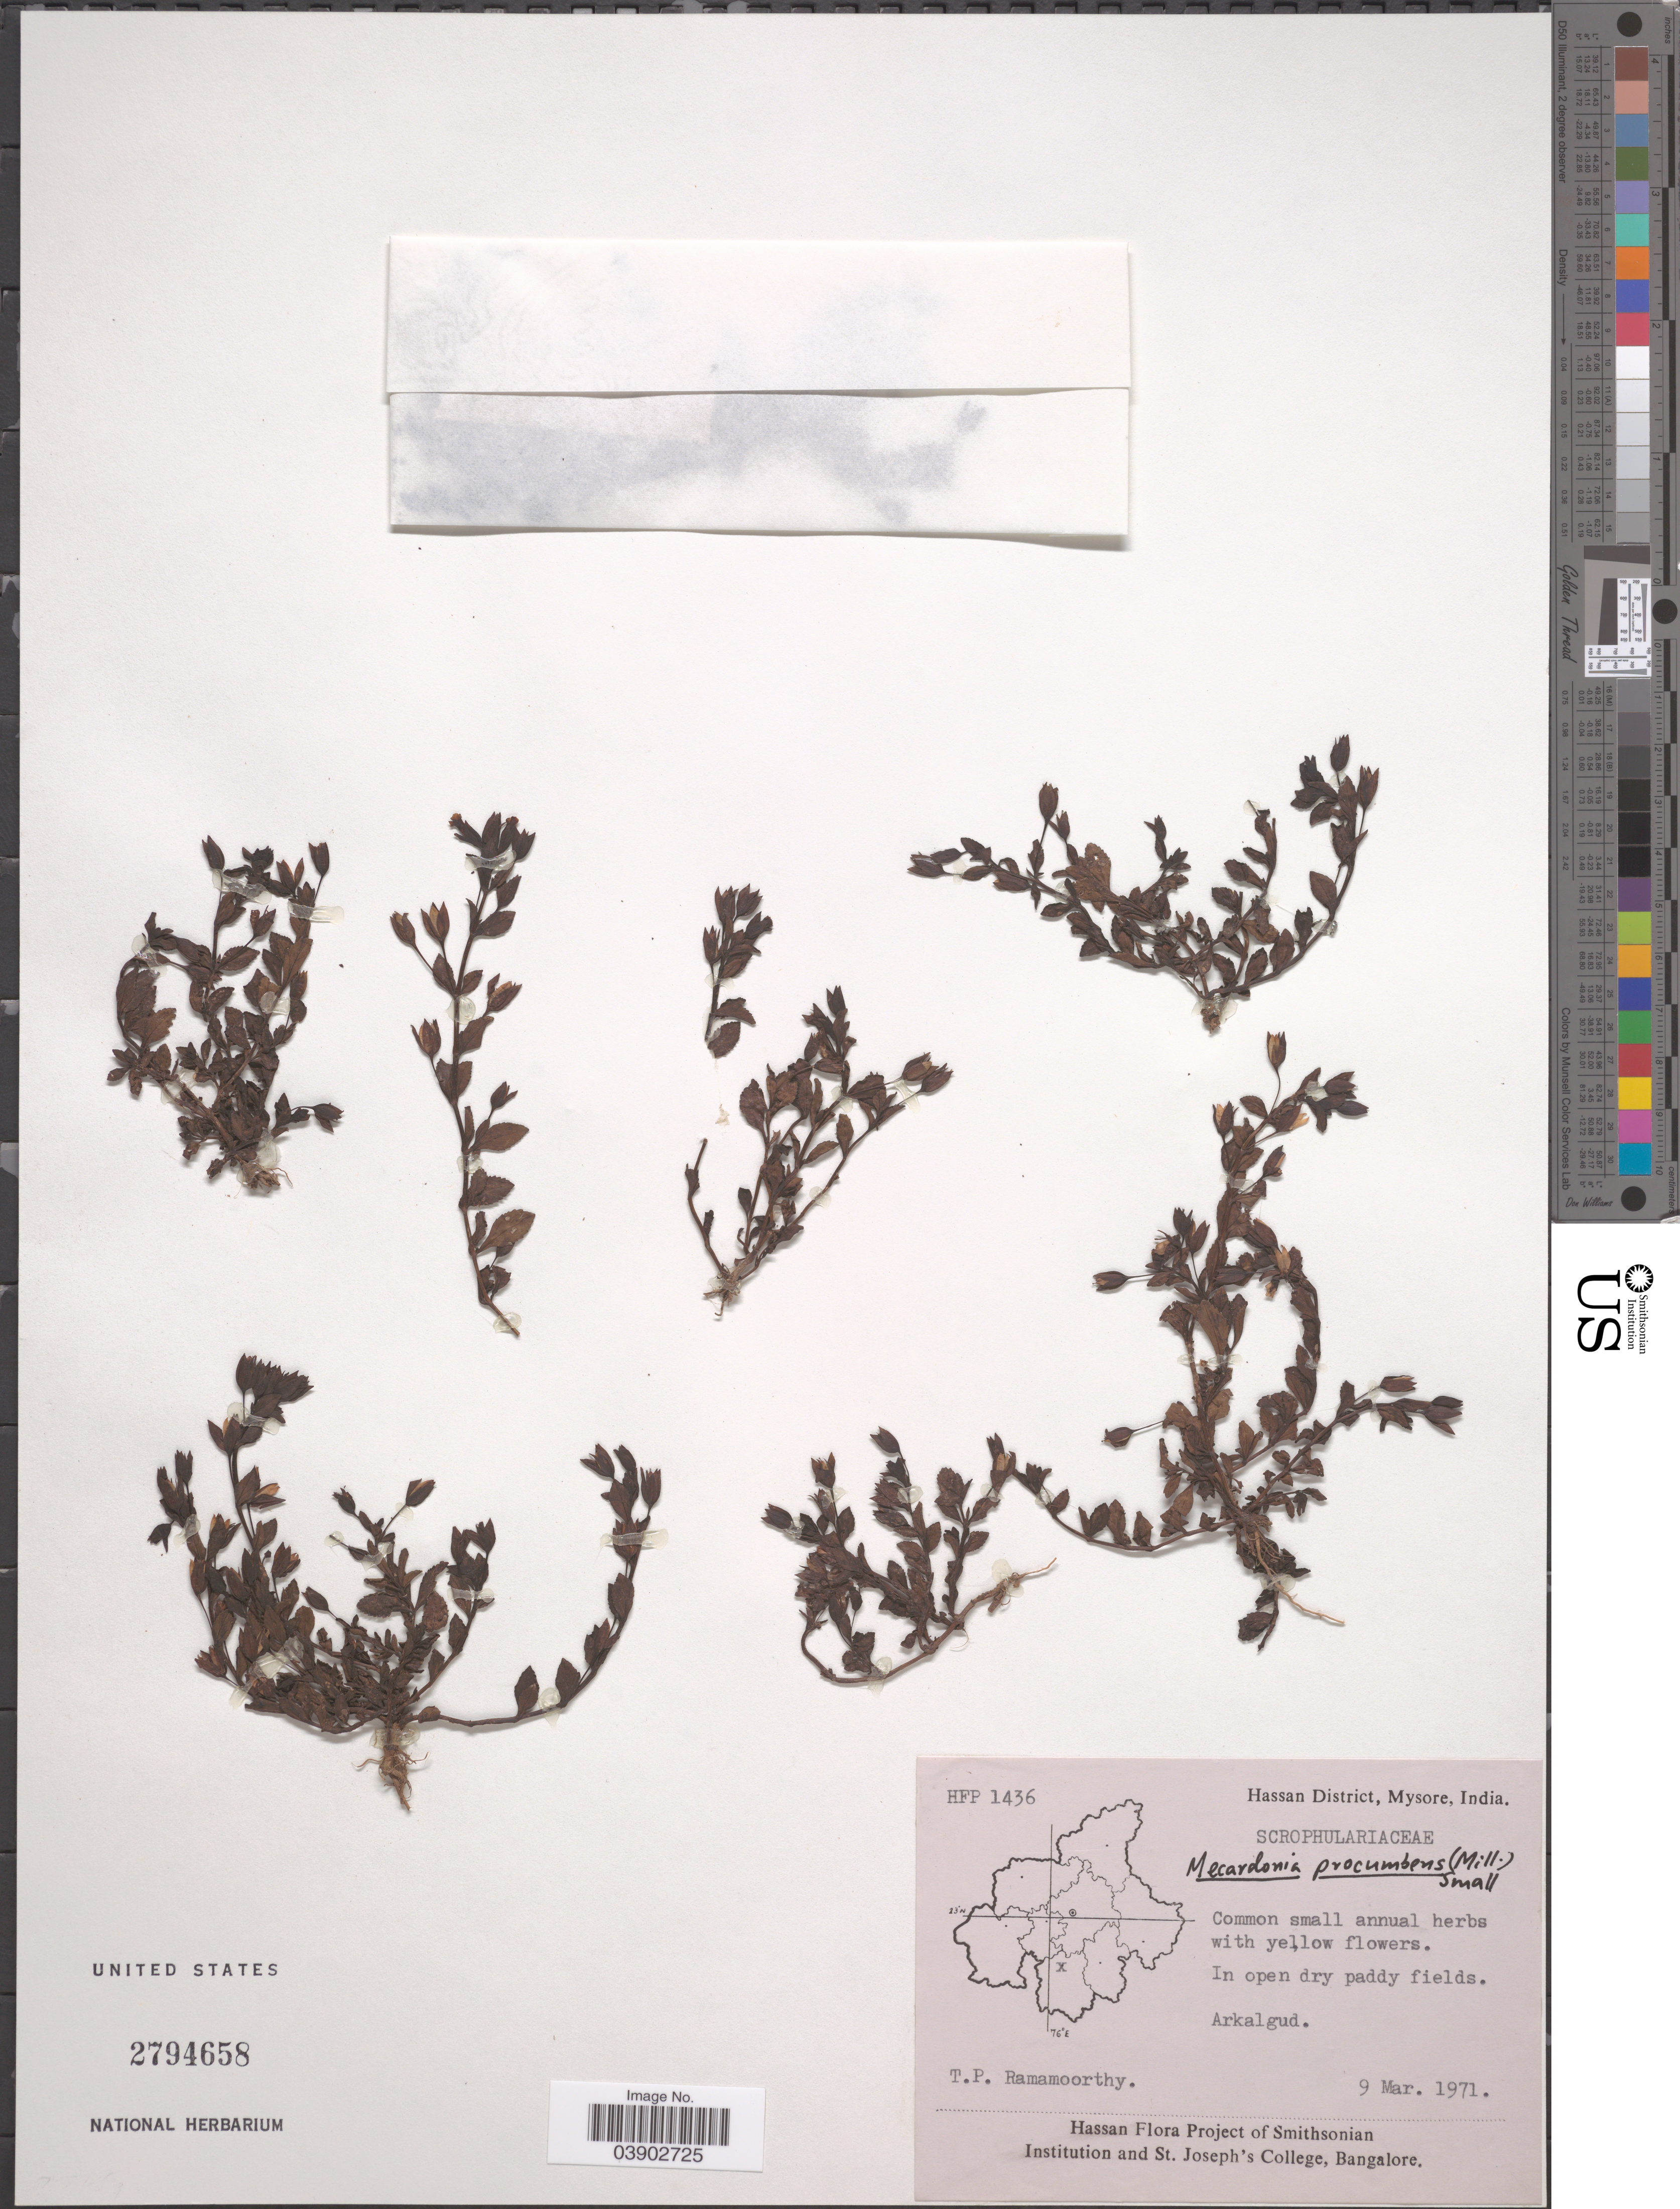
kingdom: Plantae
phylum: Tracheophyta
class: Magnoliopsida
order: Lamiales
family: Plantaginaceae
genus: Mecardonia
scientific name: Mecardonia procumbens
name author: (Mill.) Small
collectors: T. P. Ramamoorthy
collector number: HFP 1436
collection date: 1971-03-09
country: India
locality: Hassan District, Mysore. Arkalgud.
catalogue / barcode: US 2794658